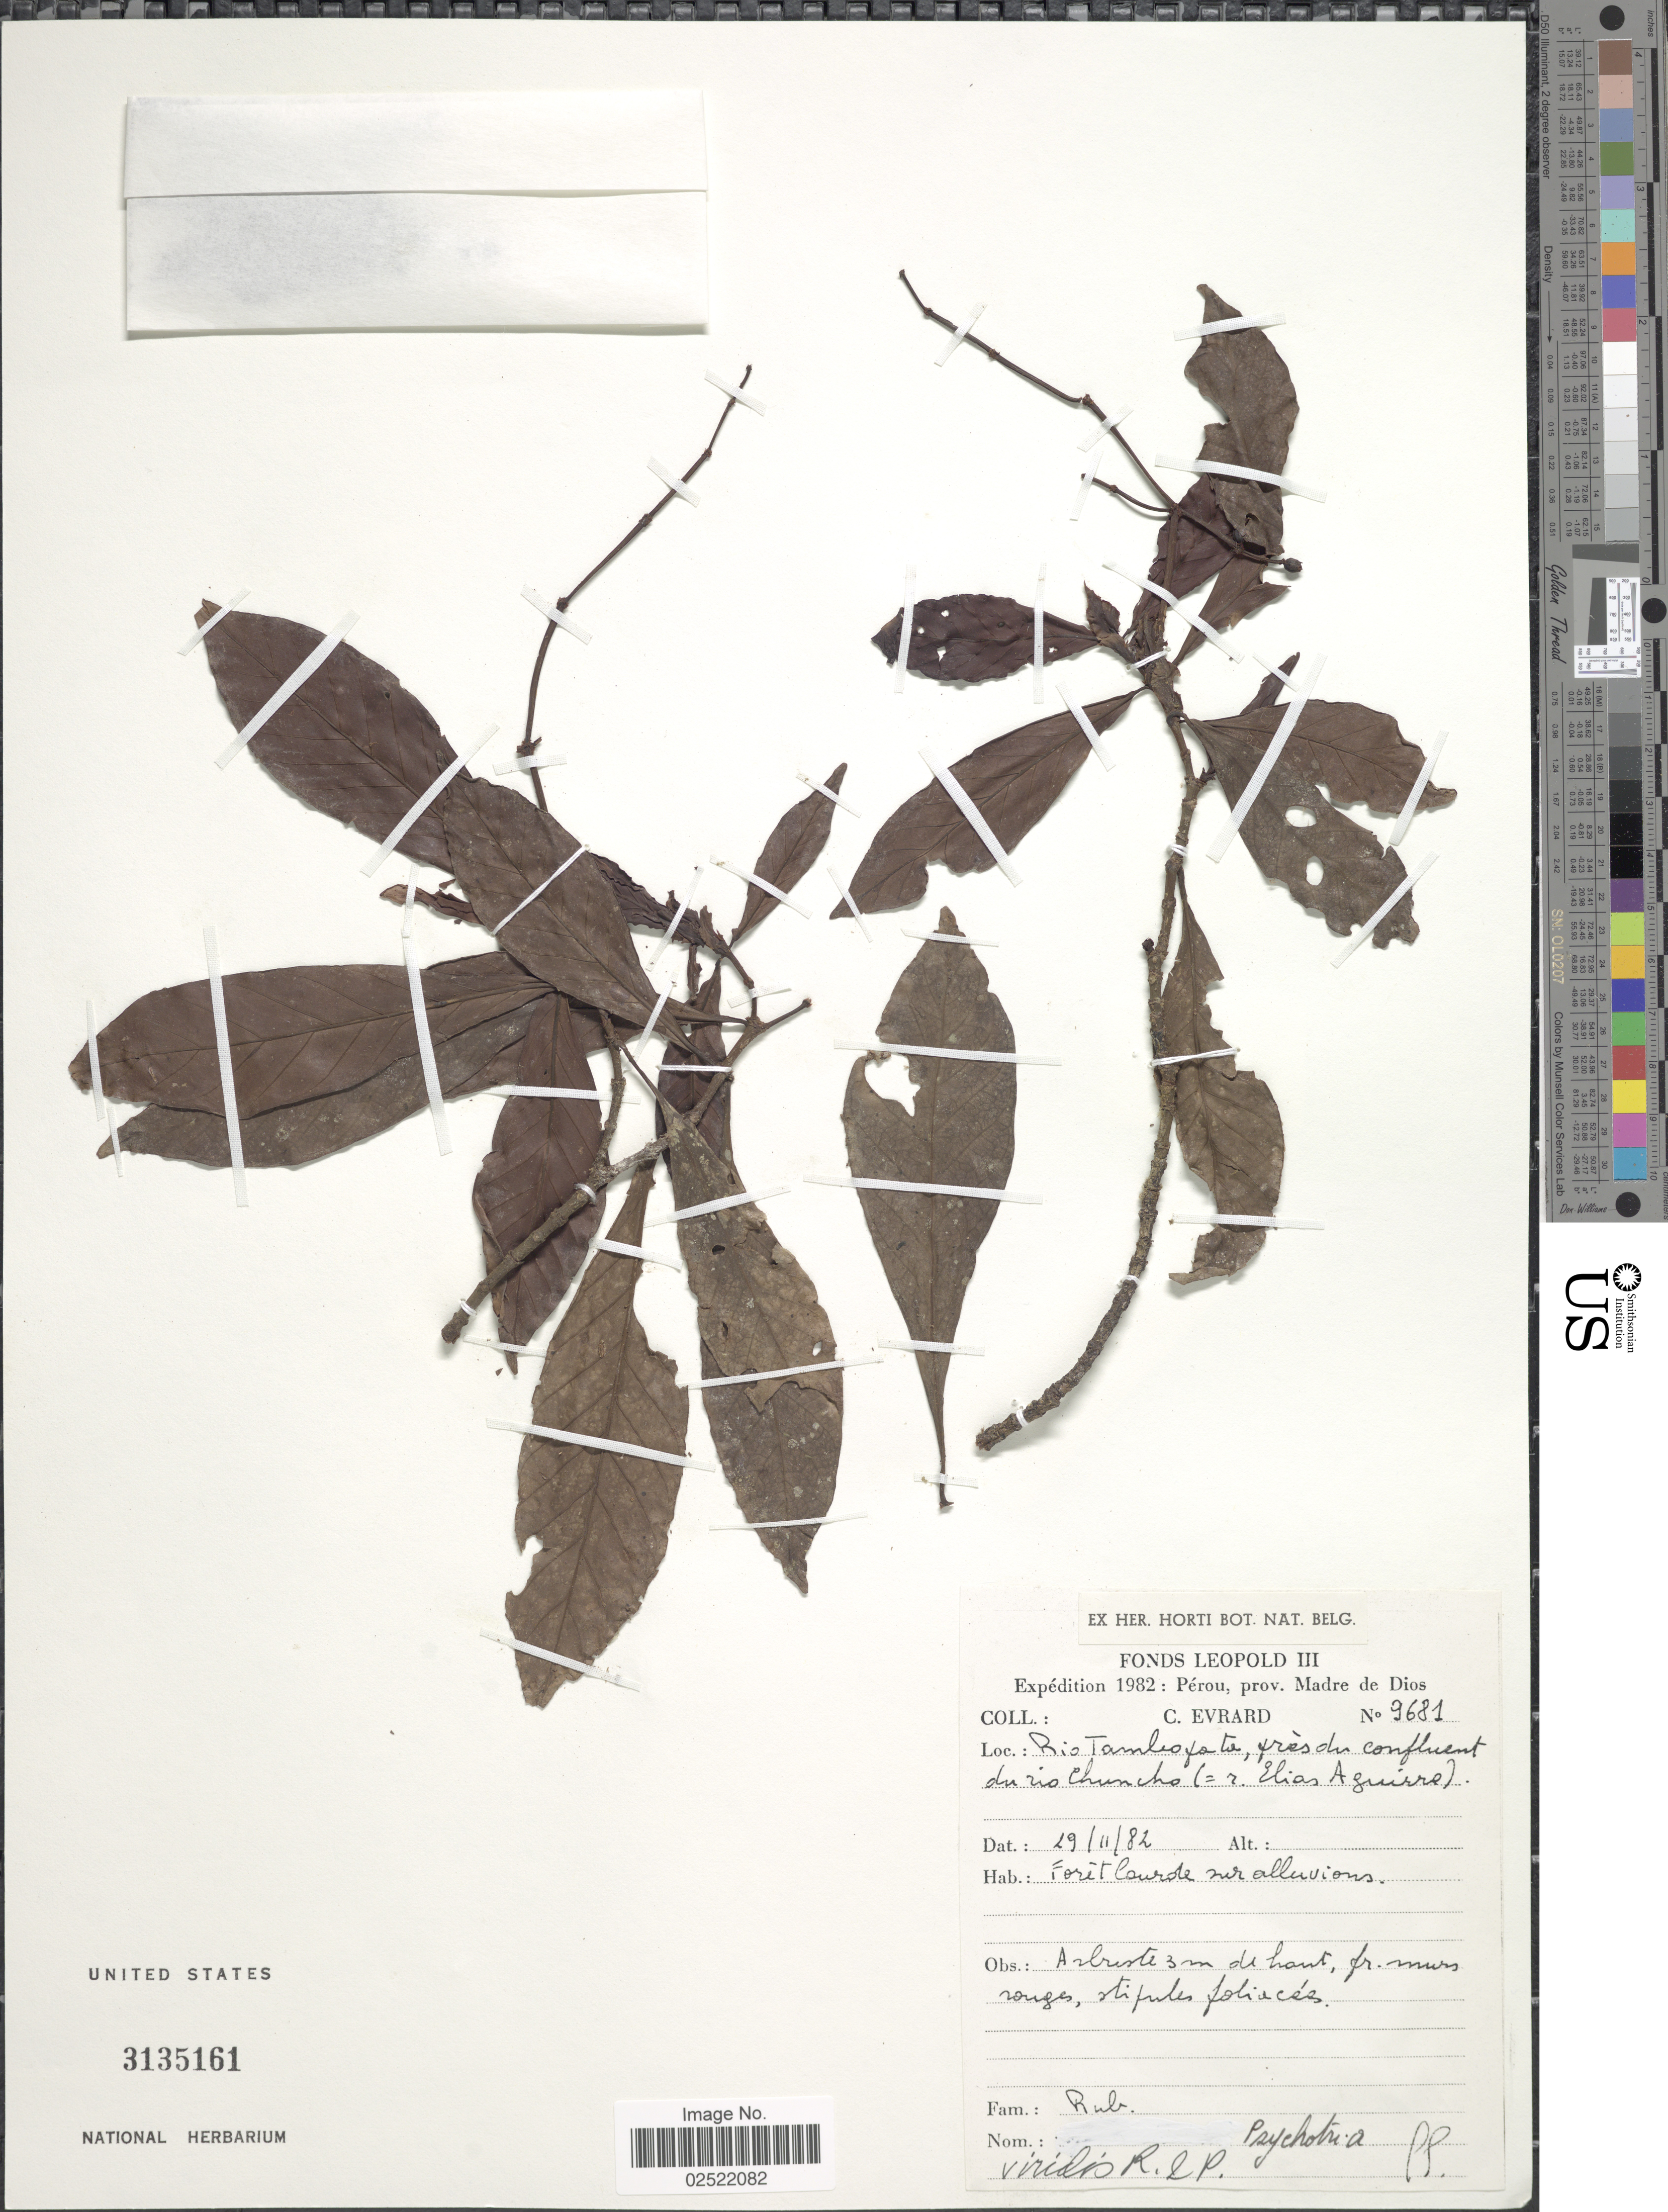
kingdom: Plantae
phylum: Tracheophyta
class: Magnoliopsida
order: Gentianales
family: Rubiaceae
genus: Psychotria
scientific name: Psychotria viridis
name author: Ruiz & Pav.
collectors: C. Evrard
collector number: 9681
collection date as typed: Transcribed d/m/y: 29/11/82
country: Peru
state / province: Madre de Dios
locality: Río Tambopata, près du confluent du río Chuncho (= r. Elias Aguirre), Prov. Madre de Dios, Pérou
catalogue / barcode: US 3135161